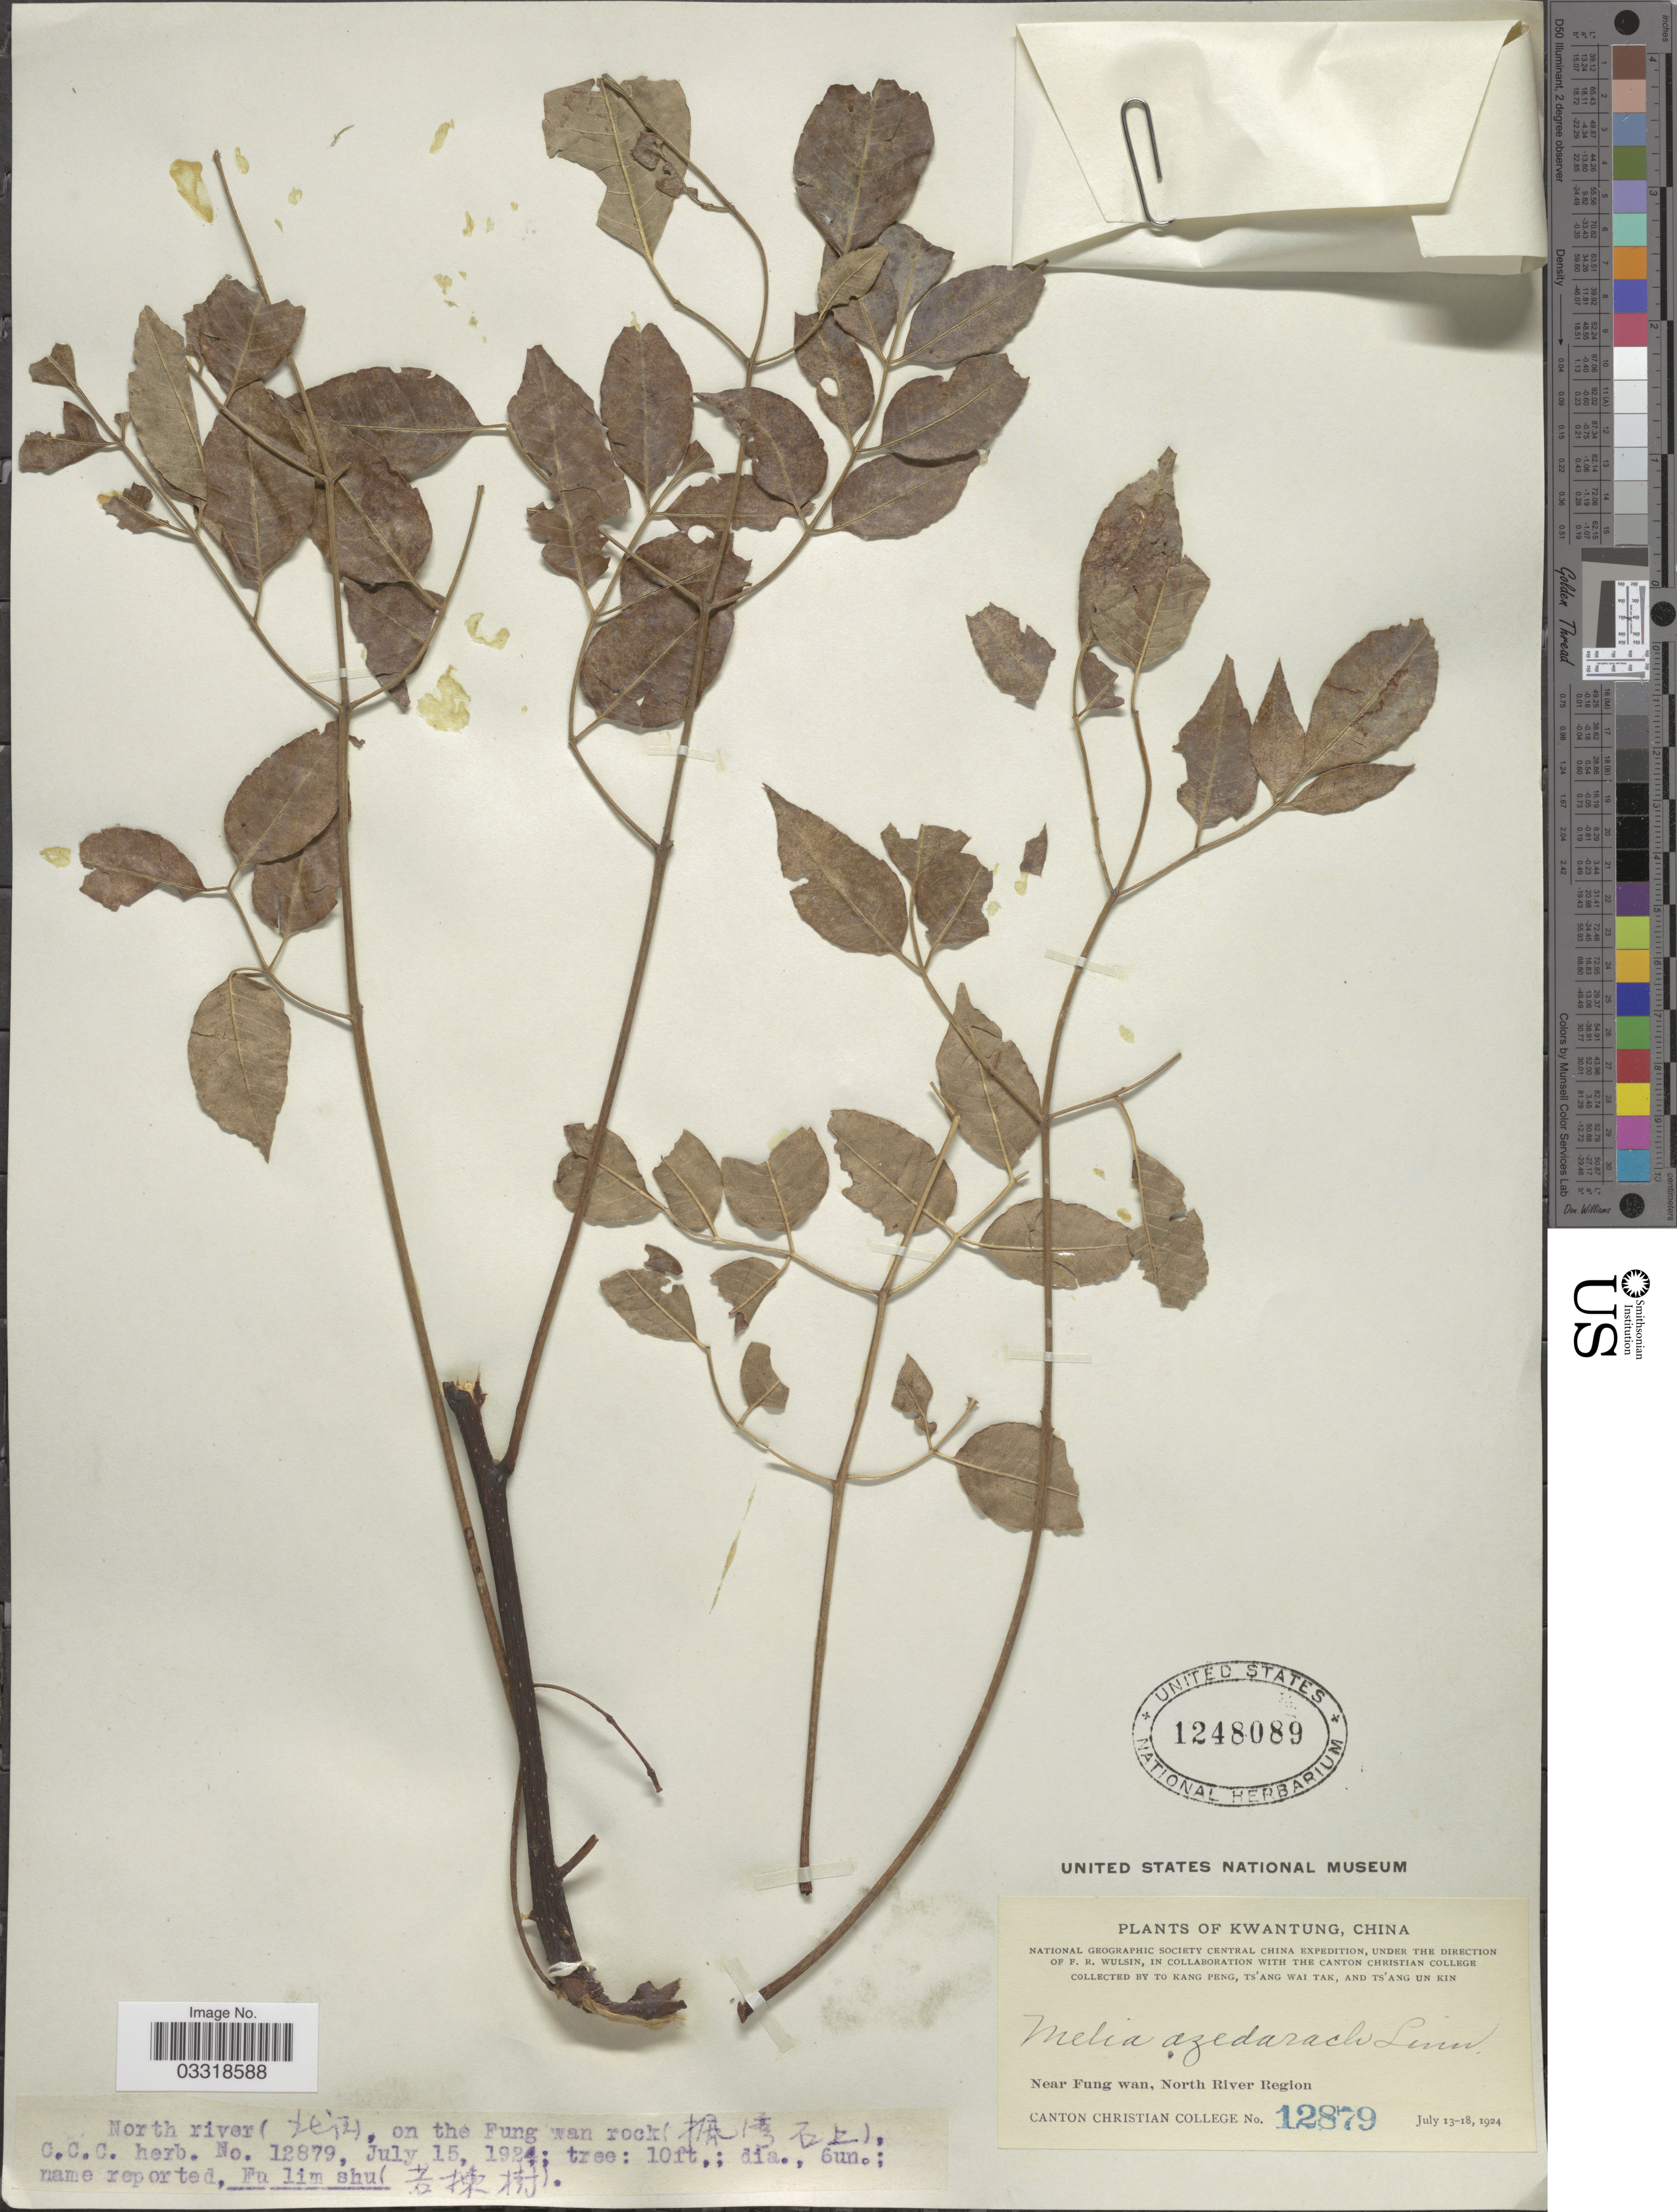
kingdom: Plantae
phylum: Tracheophyta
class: Magnoliopsida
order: Sapindales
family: Meliaceae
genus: Melia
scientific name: Melia azedarach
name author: L.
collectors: T. K. Peng, T. Tak & U. K. Tsang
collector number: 12879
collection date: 1924-07-15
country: China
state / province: Guangdong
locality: Kwangtung. North river (X), on the Fung wan rock (X). Near Fung wan, North River Region.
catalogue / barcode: US 1248089